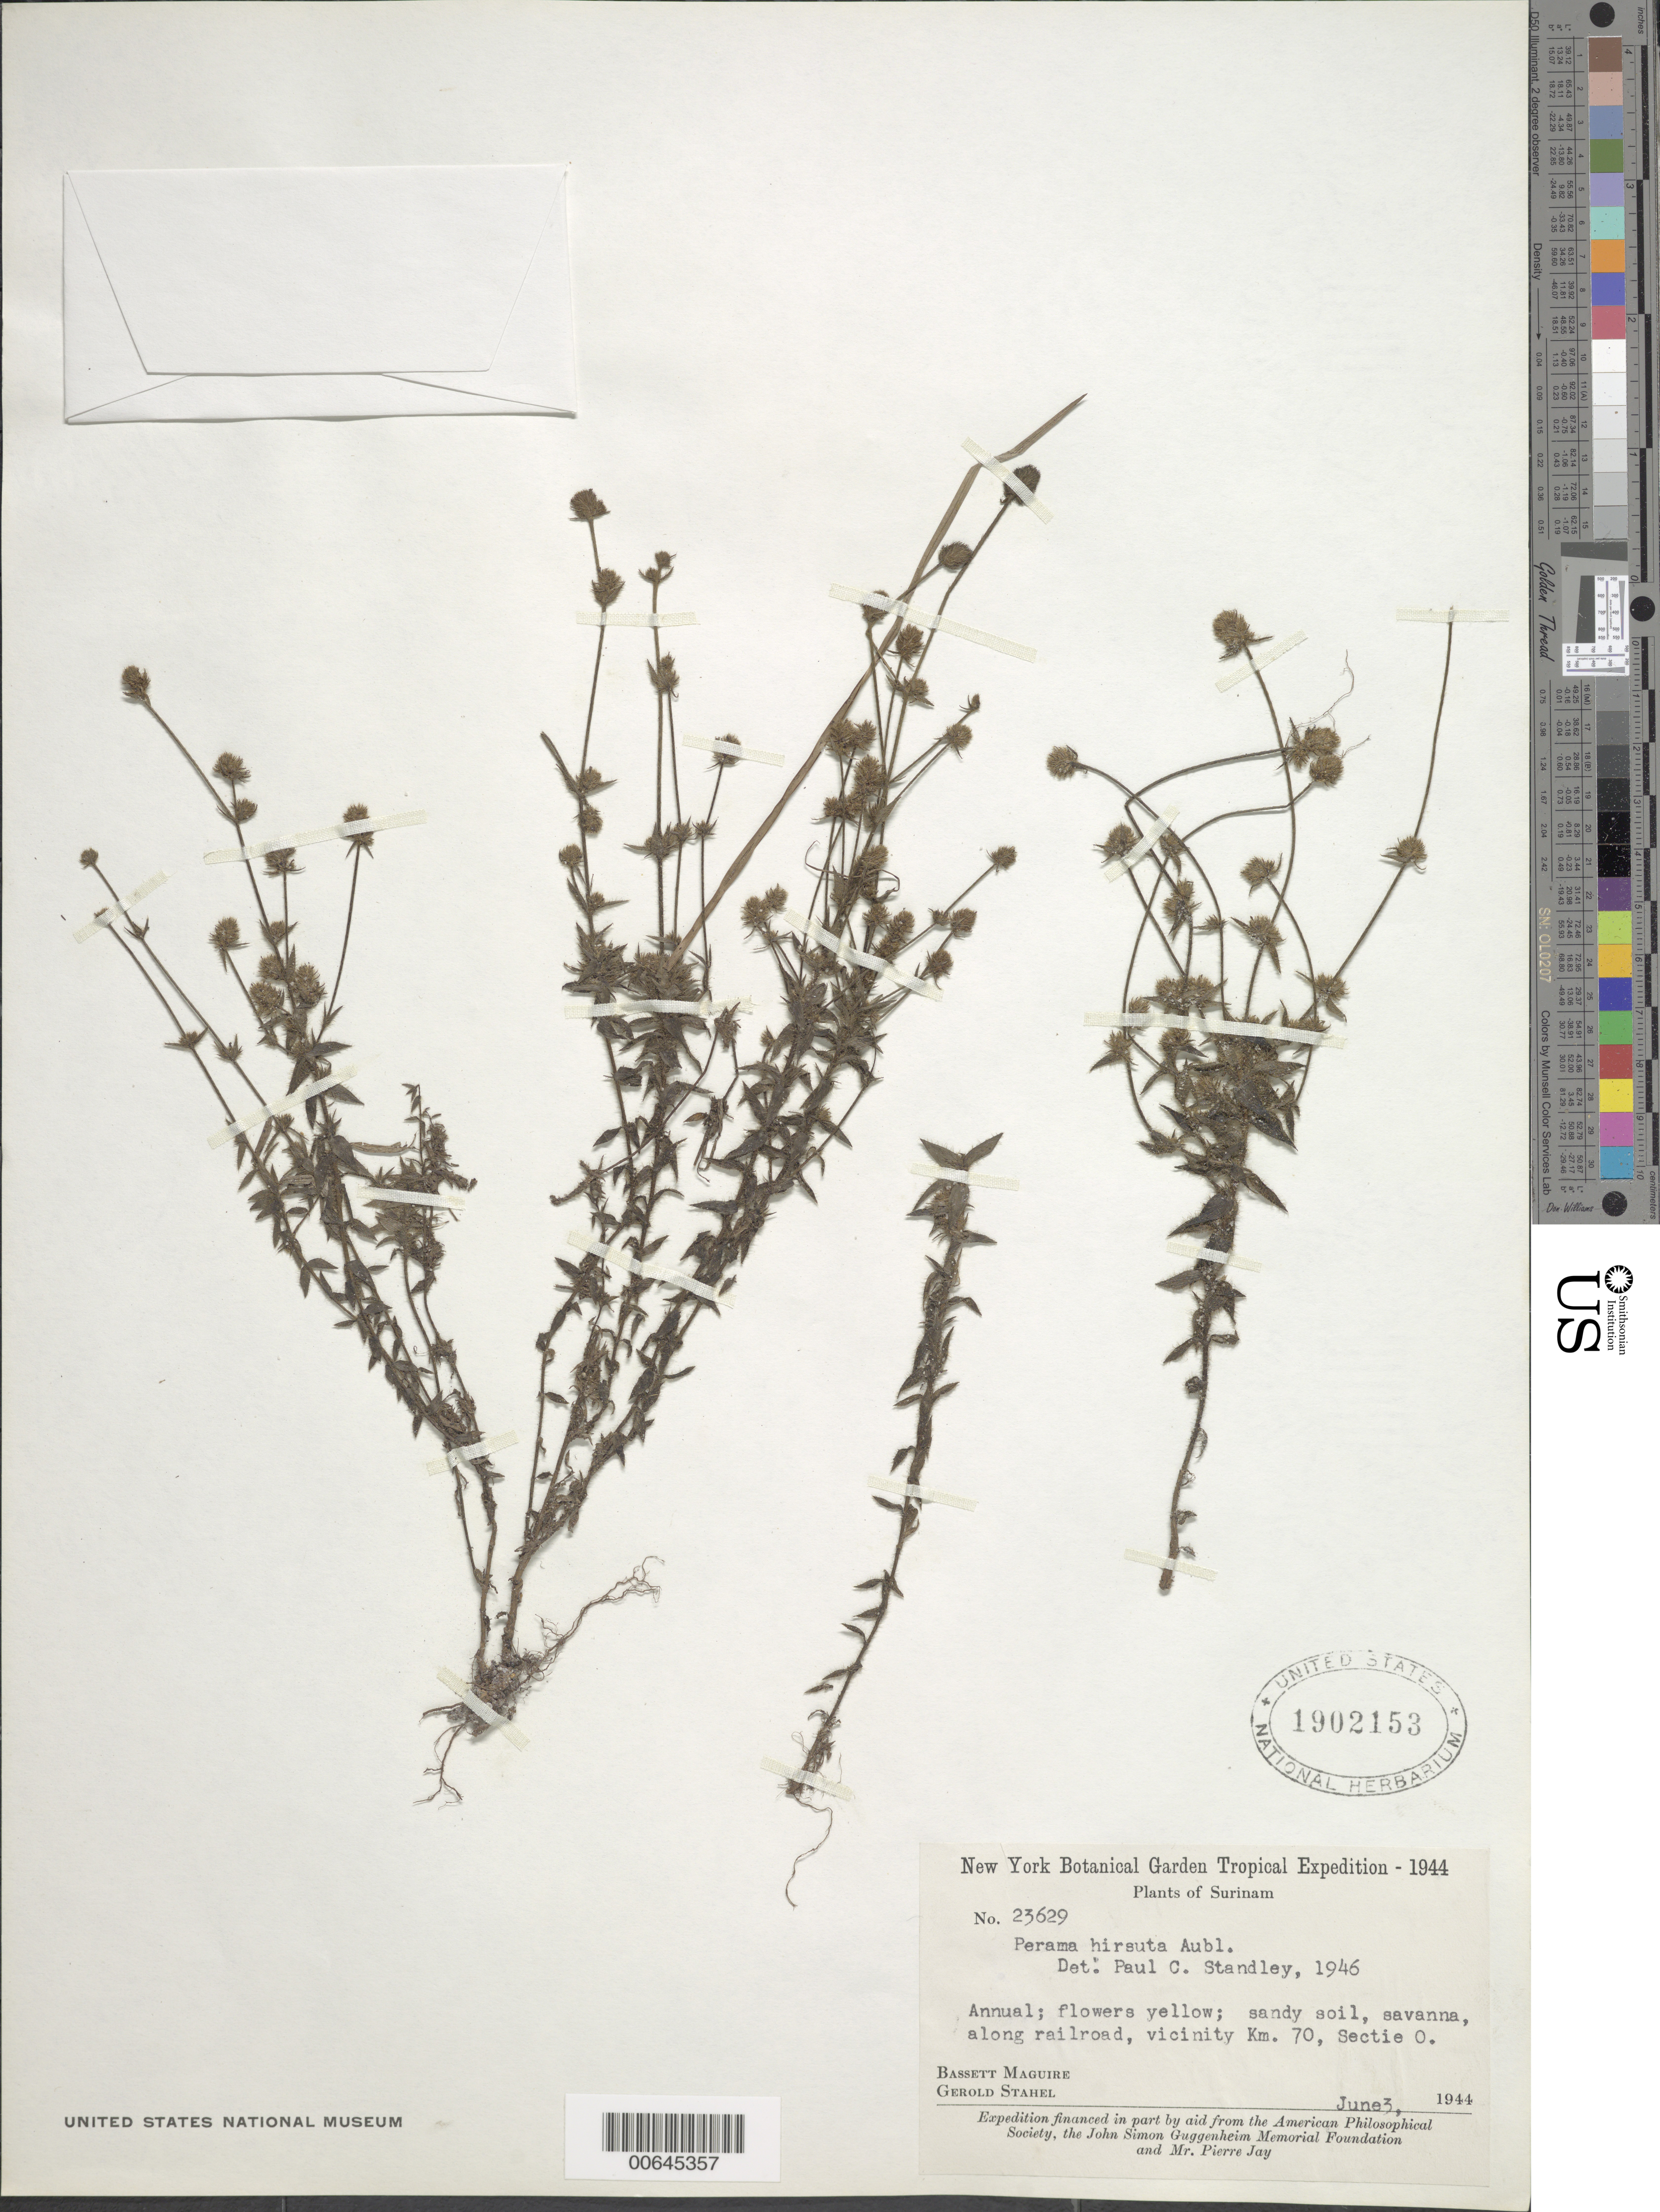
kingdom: Plantae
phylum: Tracheophyta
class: Magnoliopsida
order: Gentianales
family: Rubiaceae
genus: Perama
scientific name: Perama hirsuta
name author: Aubl.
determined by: Standley, Paul C.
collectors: B. Maguire & G. Stahel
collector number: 23629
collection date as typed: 3-Jun-44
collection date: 1944-06-03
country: Suriname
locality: Zanderij Is, Sectie O, km 70, along railroad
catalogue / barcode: US 1902153